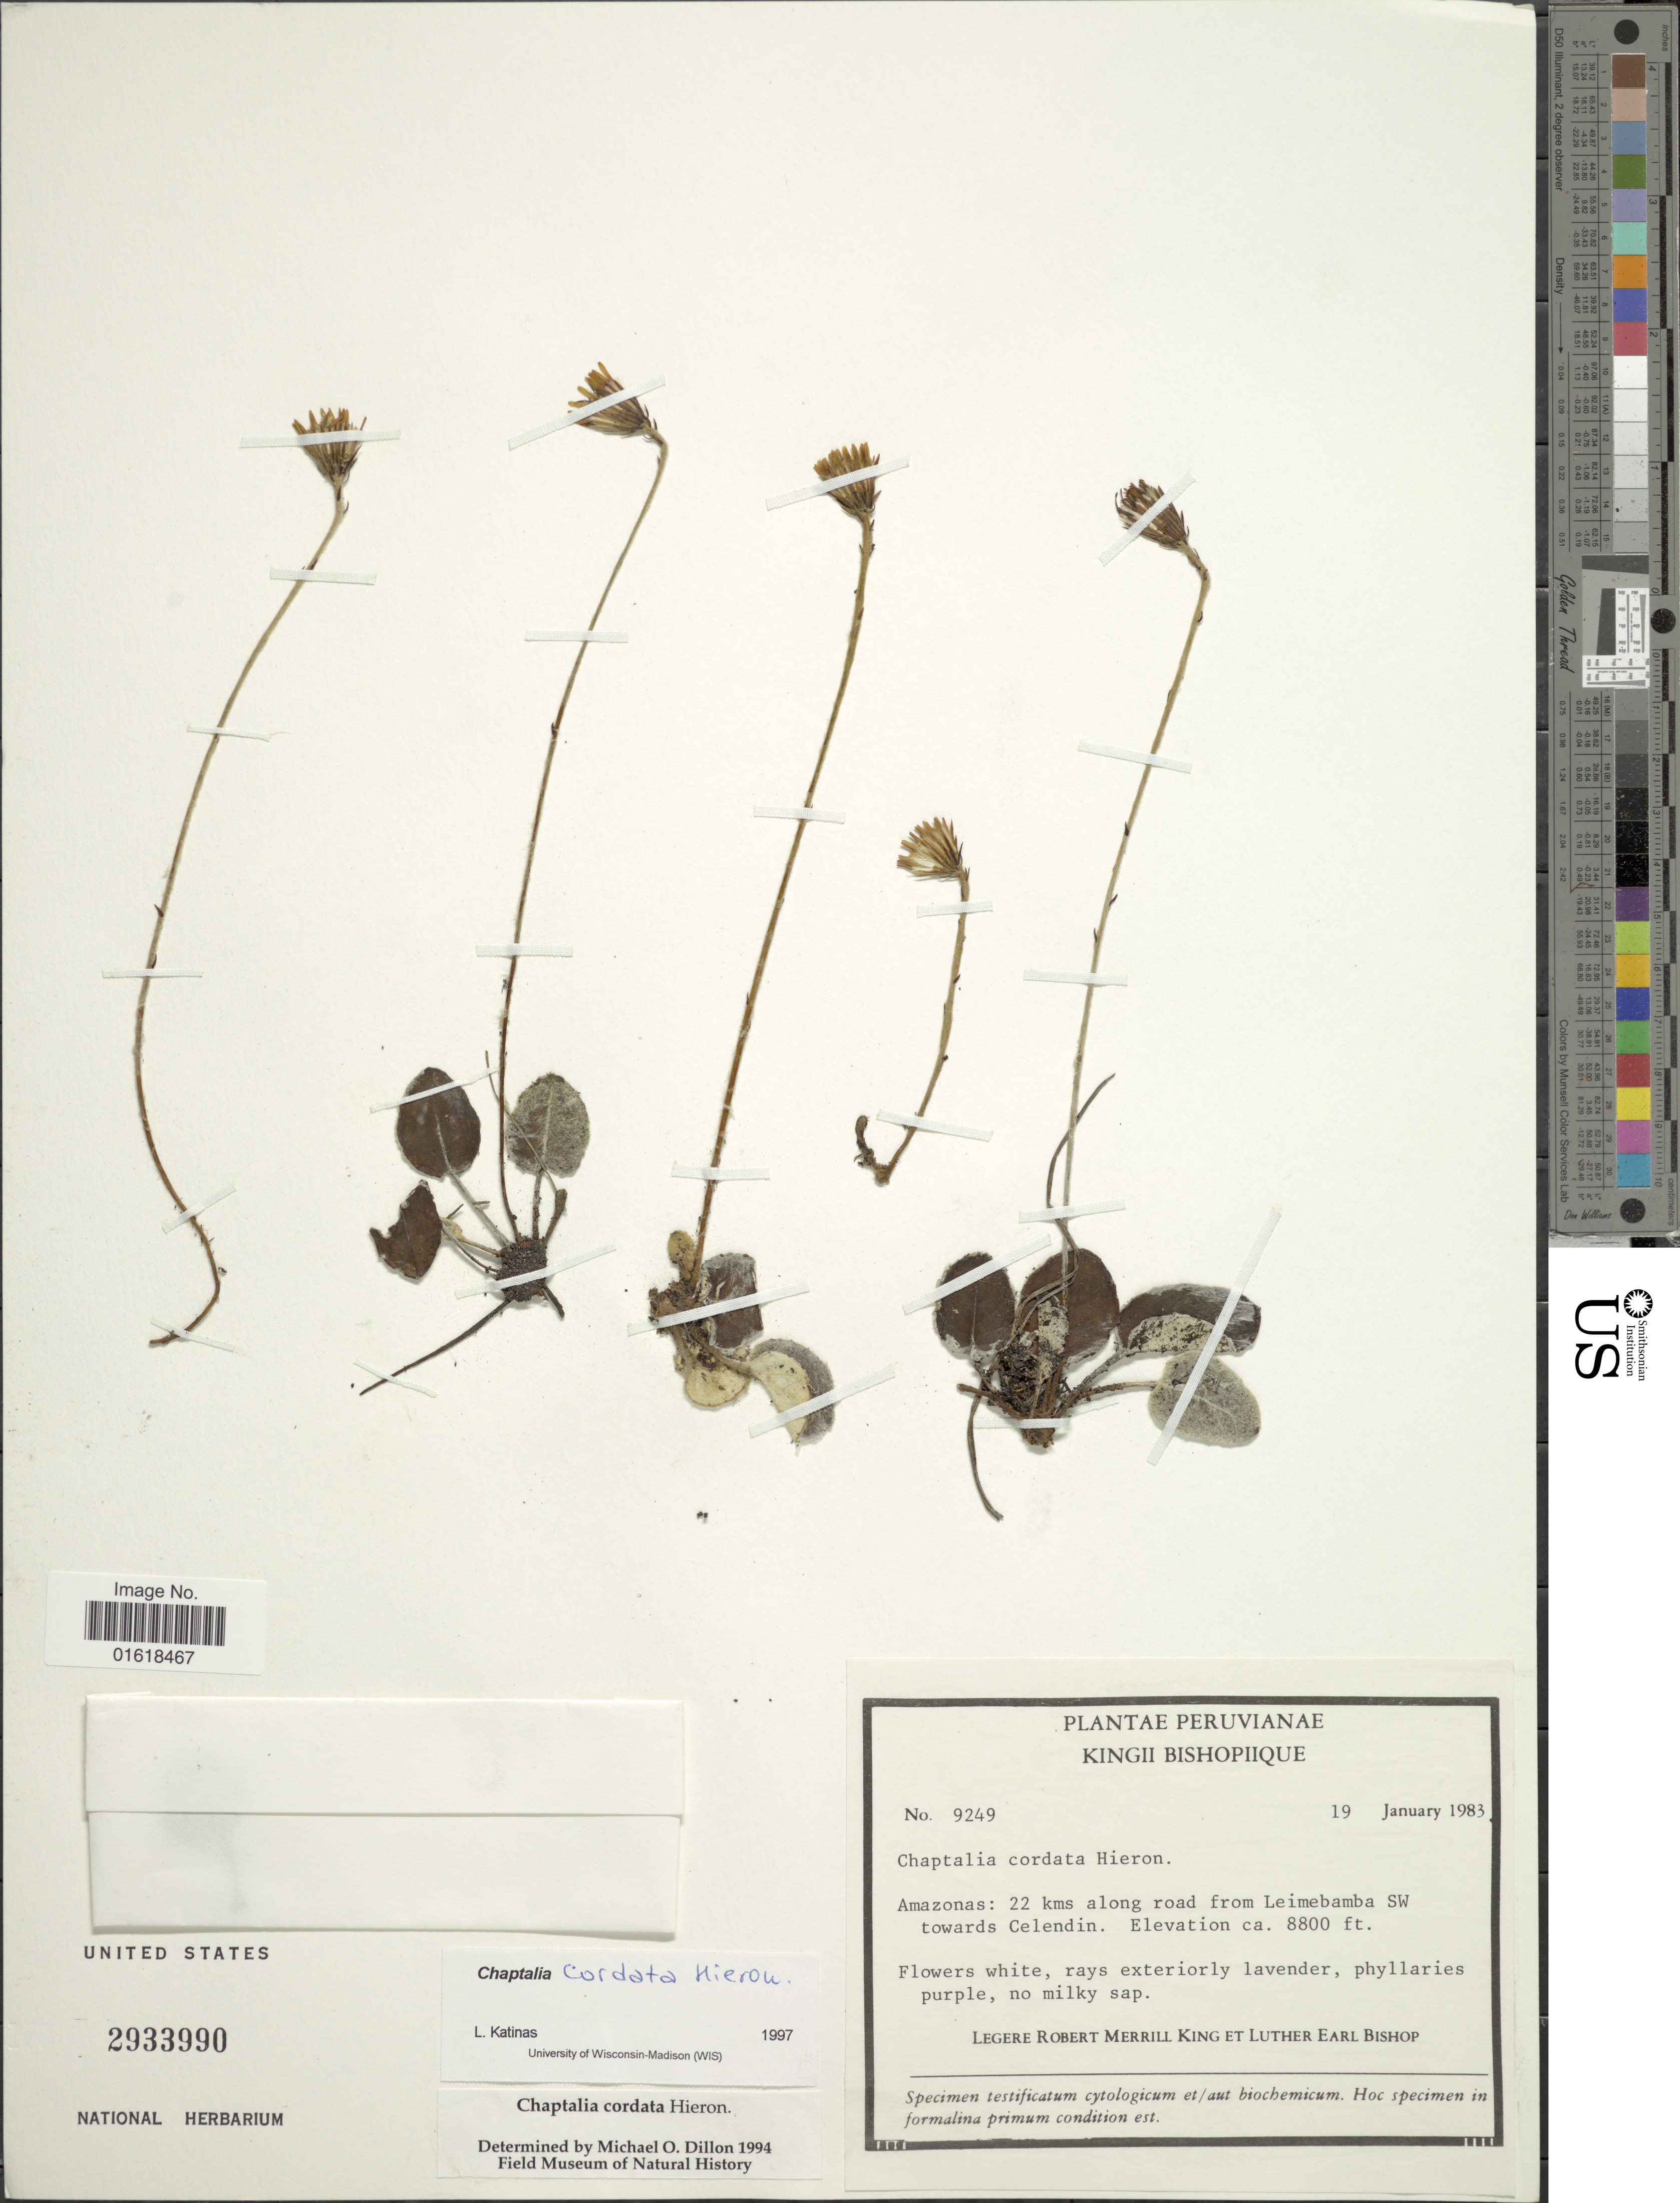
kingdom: Plantae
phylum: Tracheophyta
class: Magnoliopsida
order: Asterales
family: Asteraceae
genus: Chaptalia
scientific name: Chaptalia cordata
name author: Hieron.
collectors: R. M. King & L. E. Bishop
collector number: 9249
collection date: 1983-01-19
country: Peru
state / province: Amazonas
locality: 22 kms along road from Leimebamba SW towards Celendin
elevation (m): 2682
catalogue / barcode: US 2933990